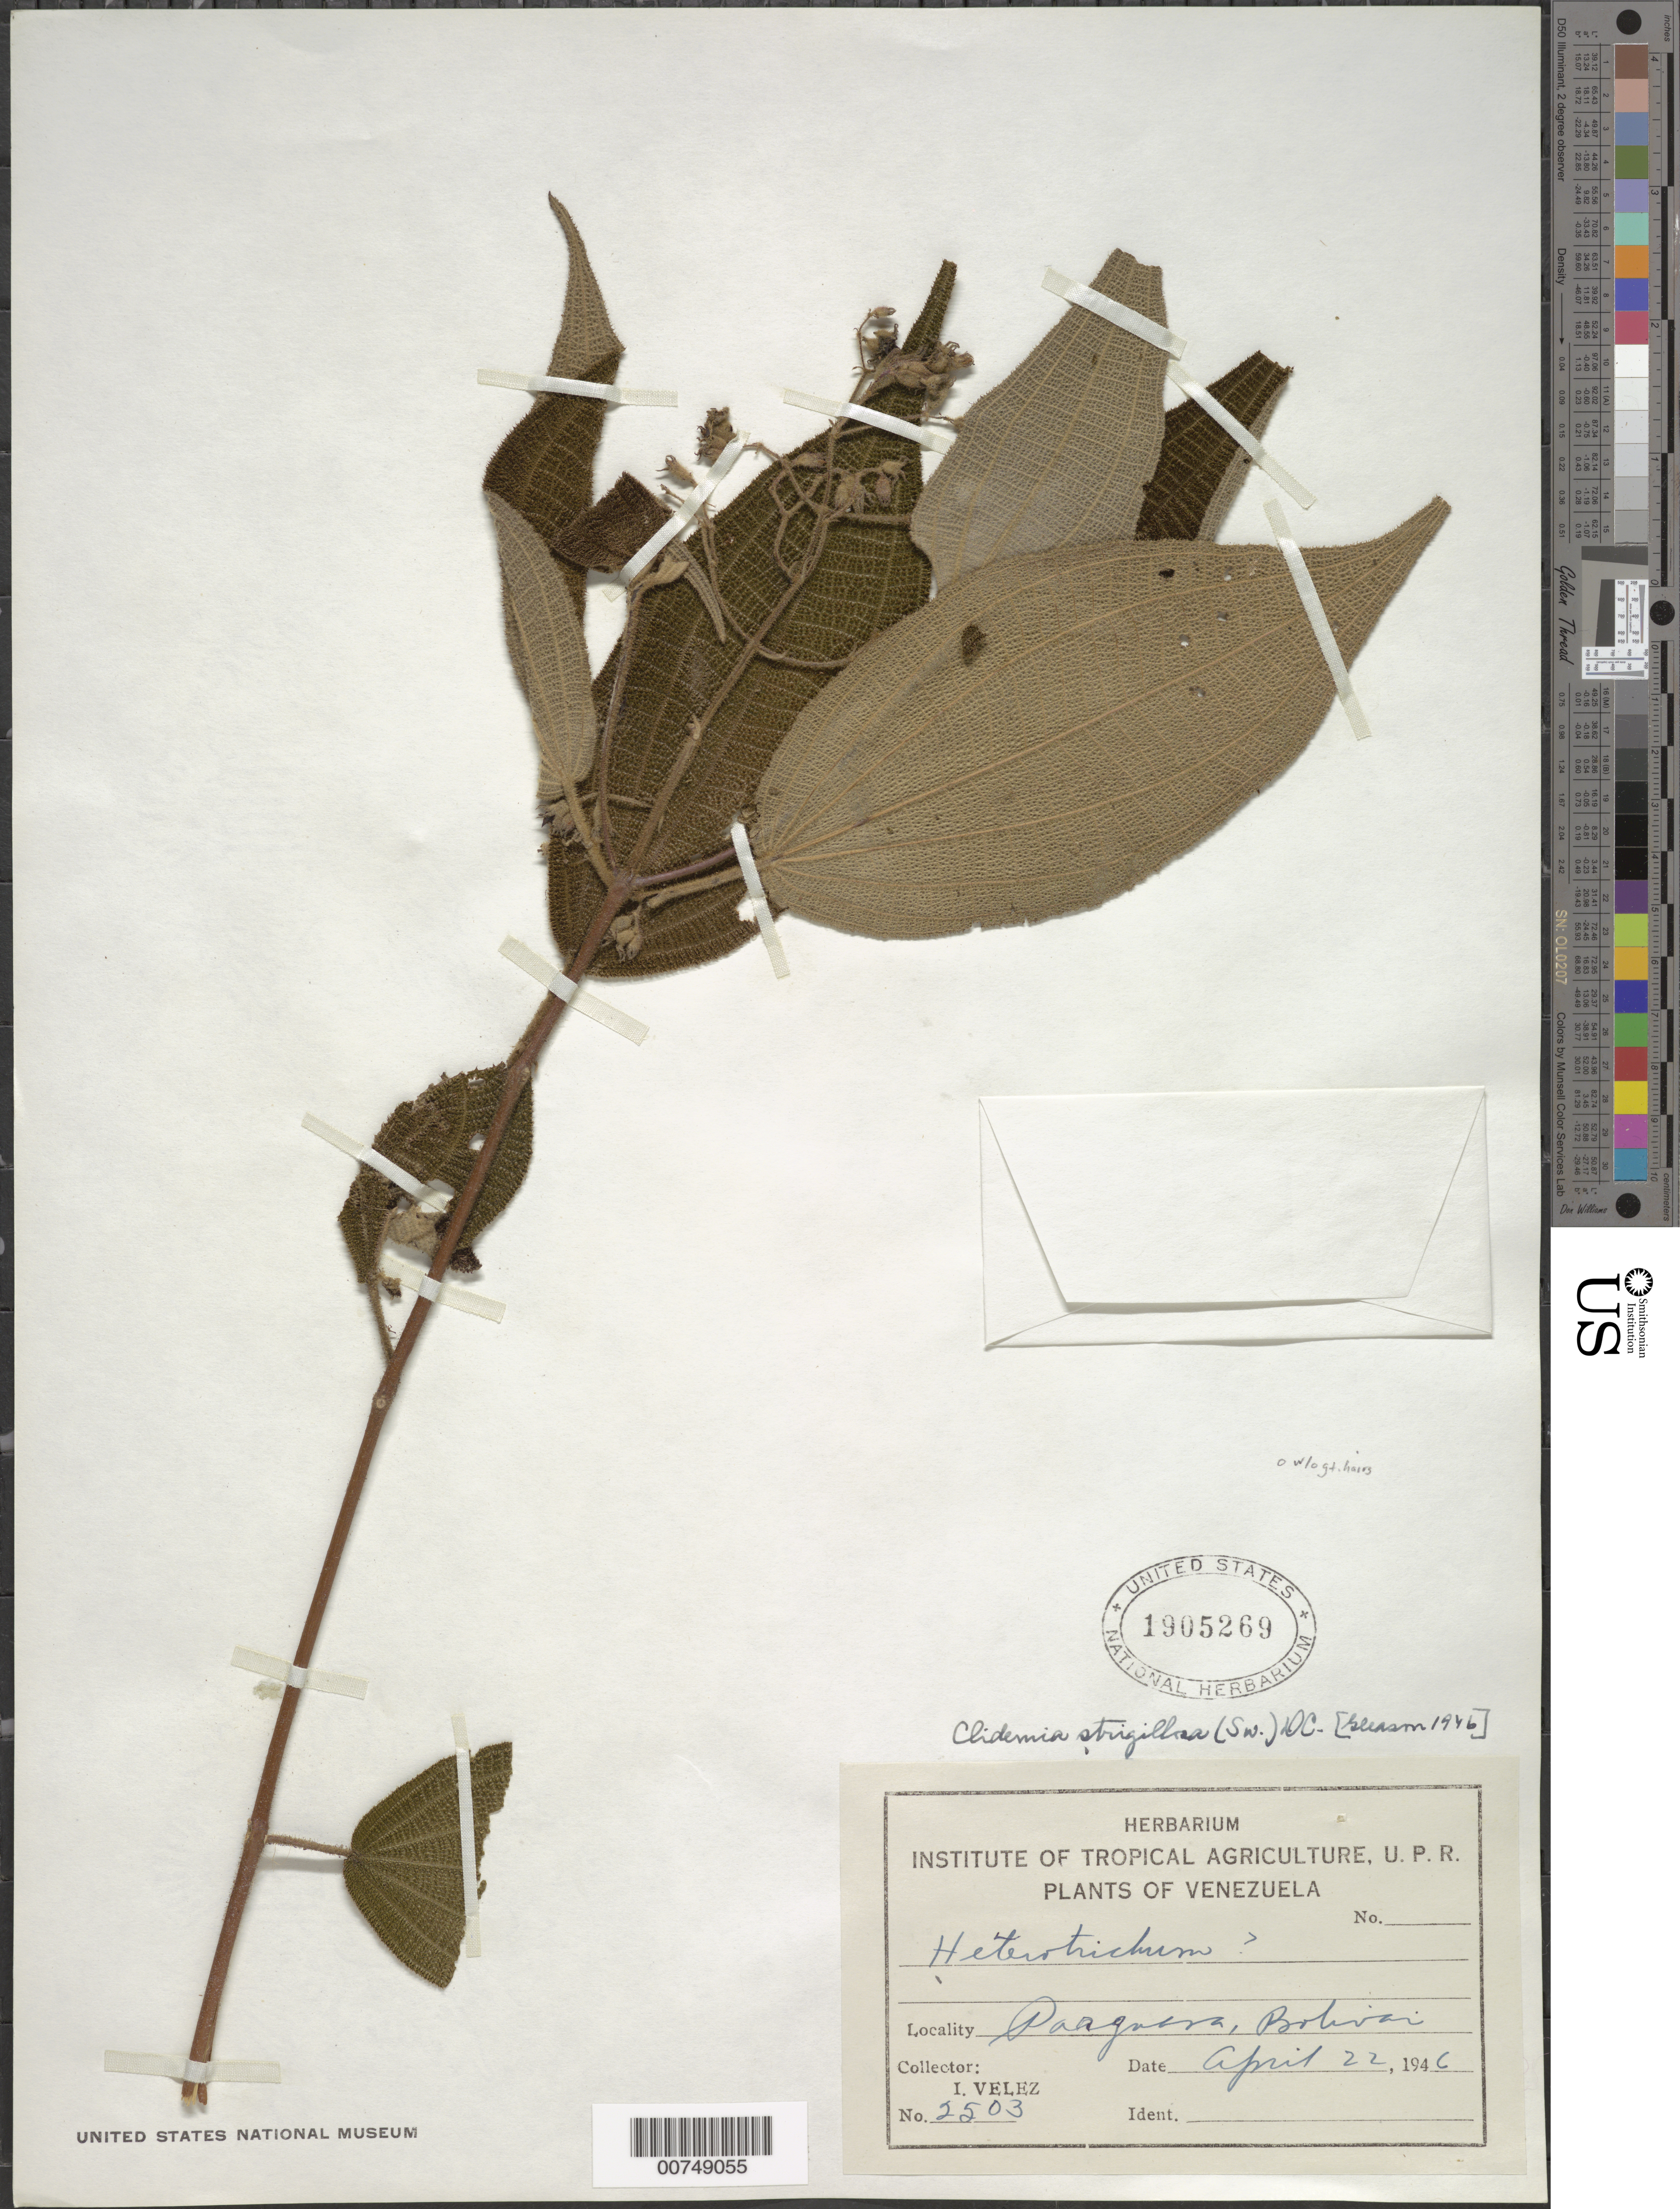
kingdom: Plantae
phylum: Tracheophyta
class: Magnoliopsida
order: Myrtales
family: Melastomataceae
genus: Clidemia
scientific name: Clidemia strigillosa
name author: (Sw.) DC.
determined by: Gleason, H. A.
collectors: I. Velez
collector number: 2503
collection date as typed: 22-Apr-46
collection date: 1946-04-22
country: Venezuela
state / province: Bolívar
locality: Parguasa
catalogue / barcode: US 1905269